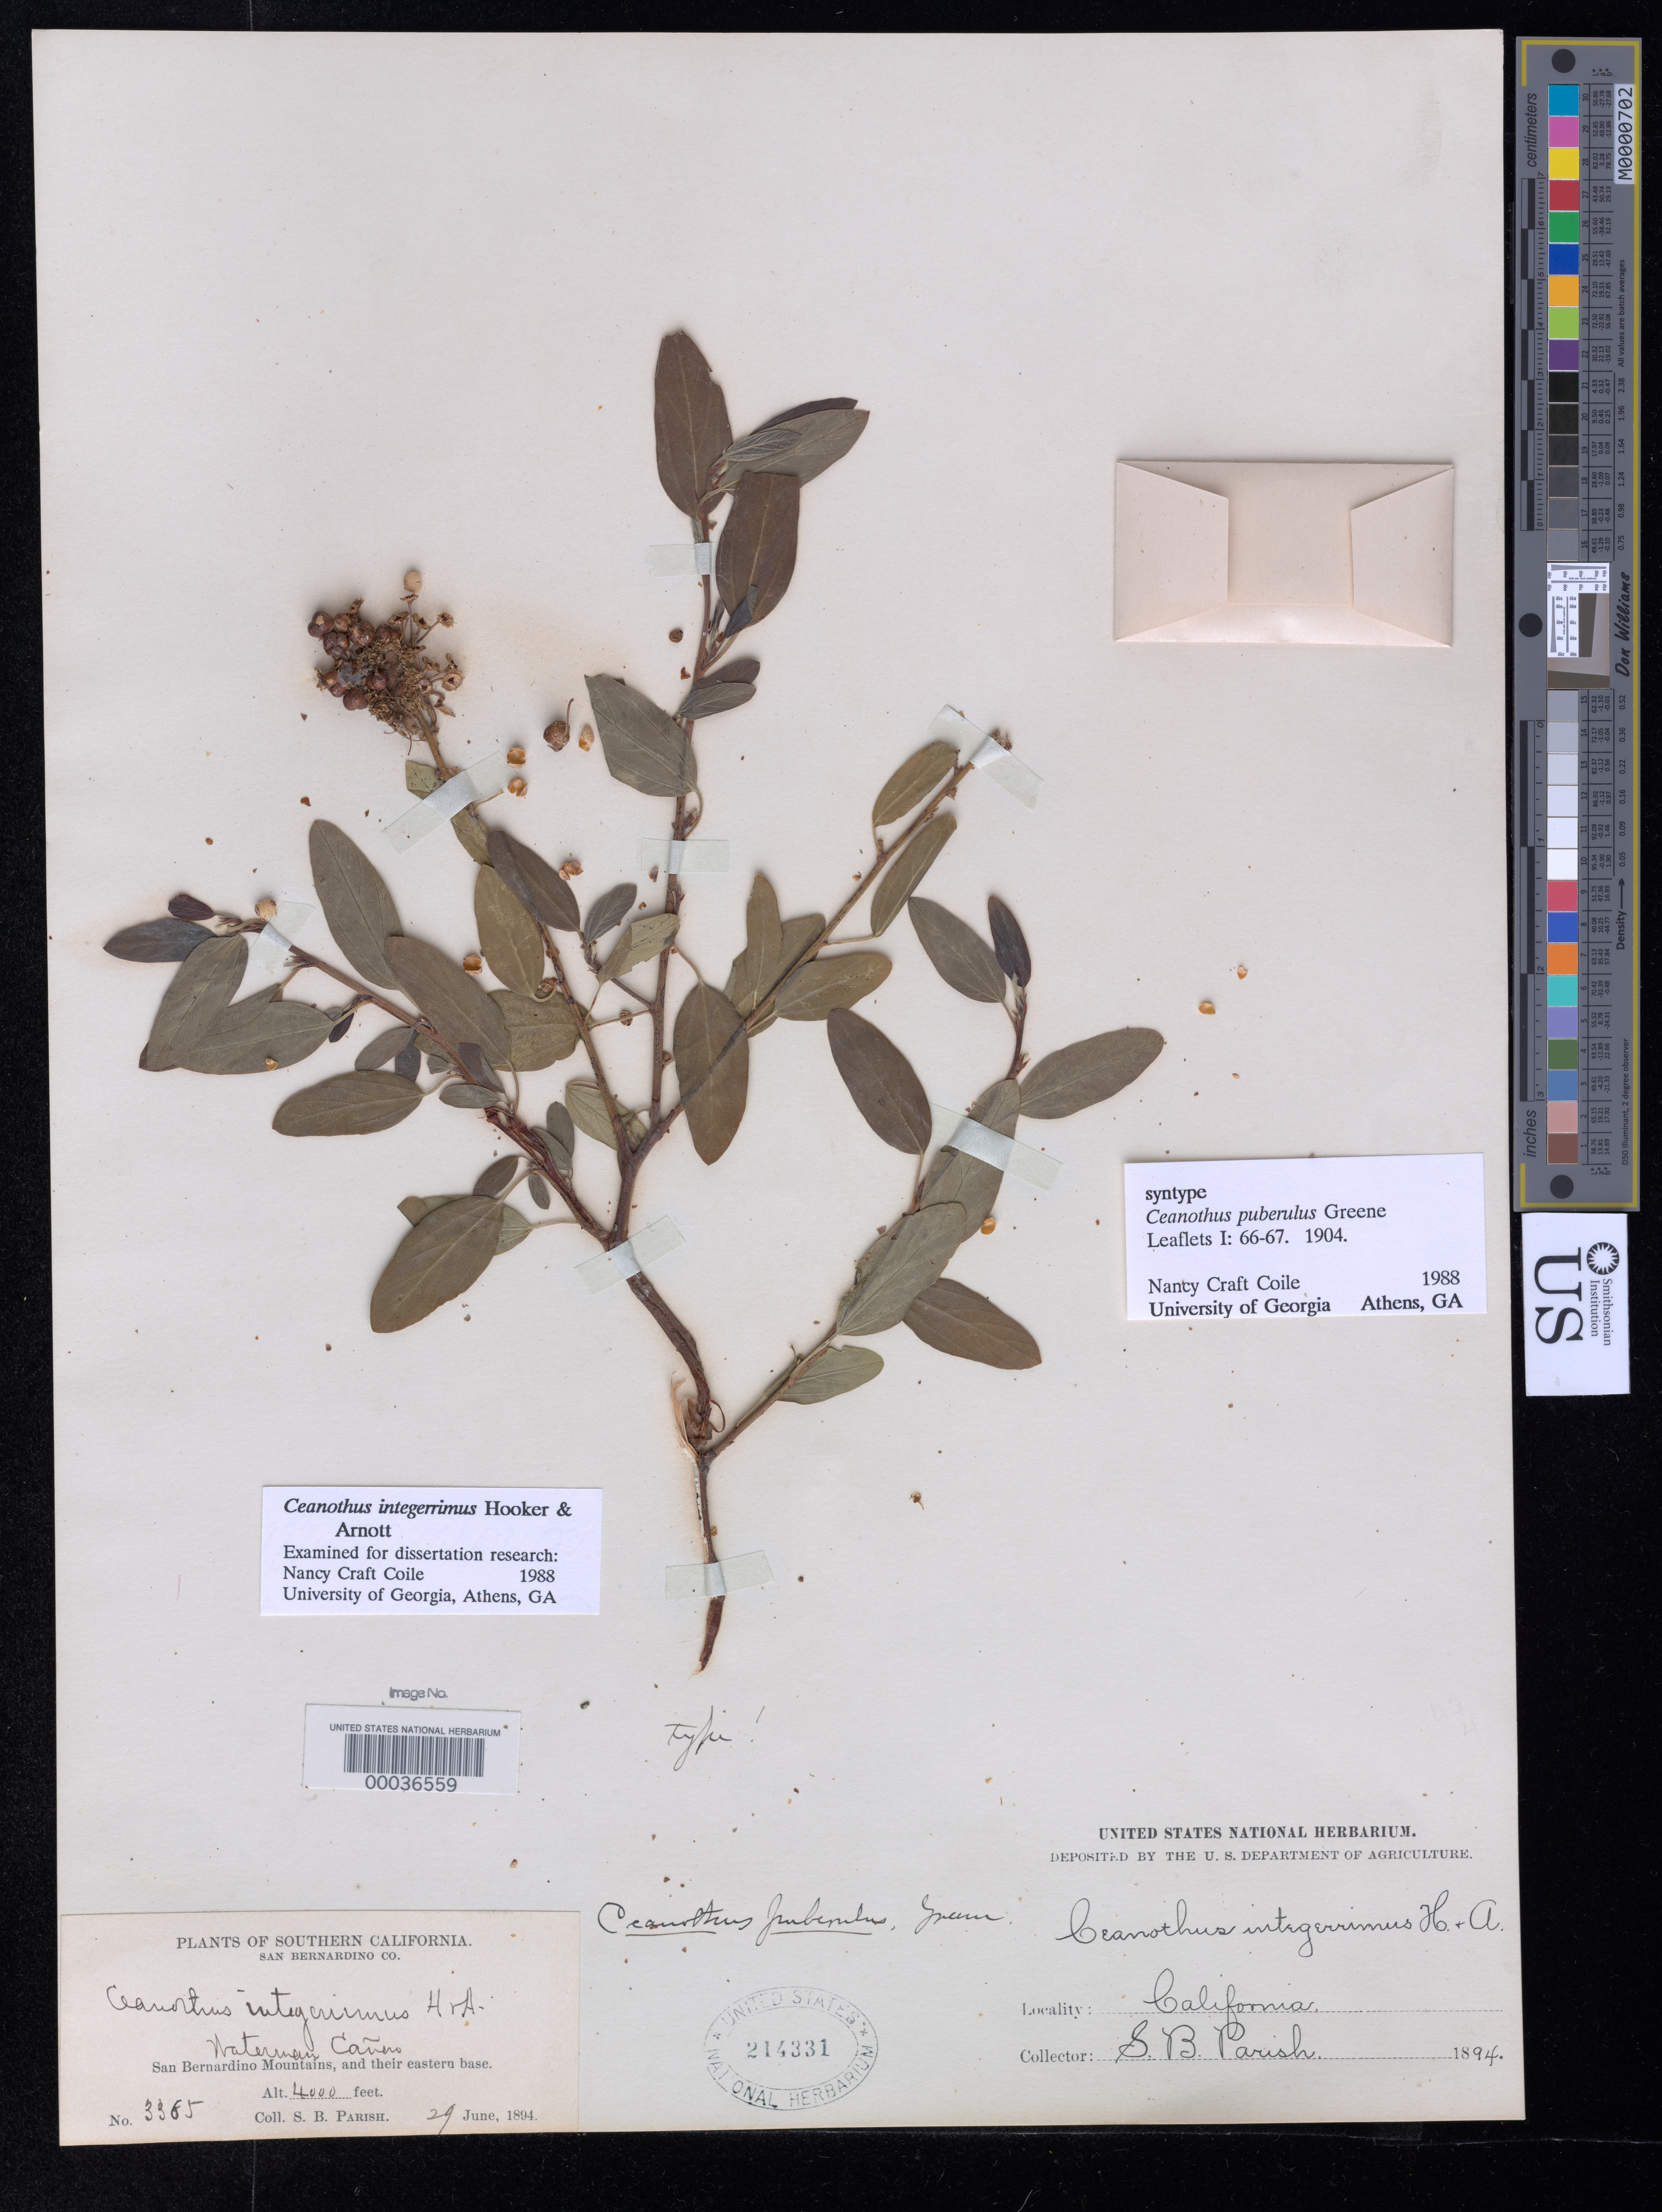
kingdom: Plantae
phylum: Tracheophyta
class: Magnoliopsida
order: Rosales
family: Rhamnaceae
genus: Ceanothus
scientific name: Ceanothus puberulus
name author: Greene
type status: Syntype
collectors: S. B. Parish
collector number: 3385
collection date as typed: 29 Jun 1894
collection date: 1894-06-29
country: United States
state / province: California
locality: Waterman Canyon.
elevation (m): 1219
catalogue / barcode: US 214331